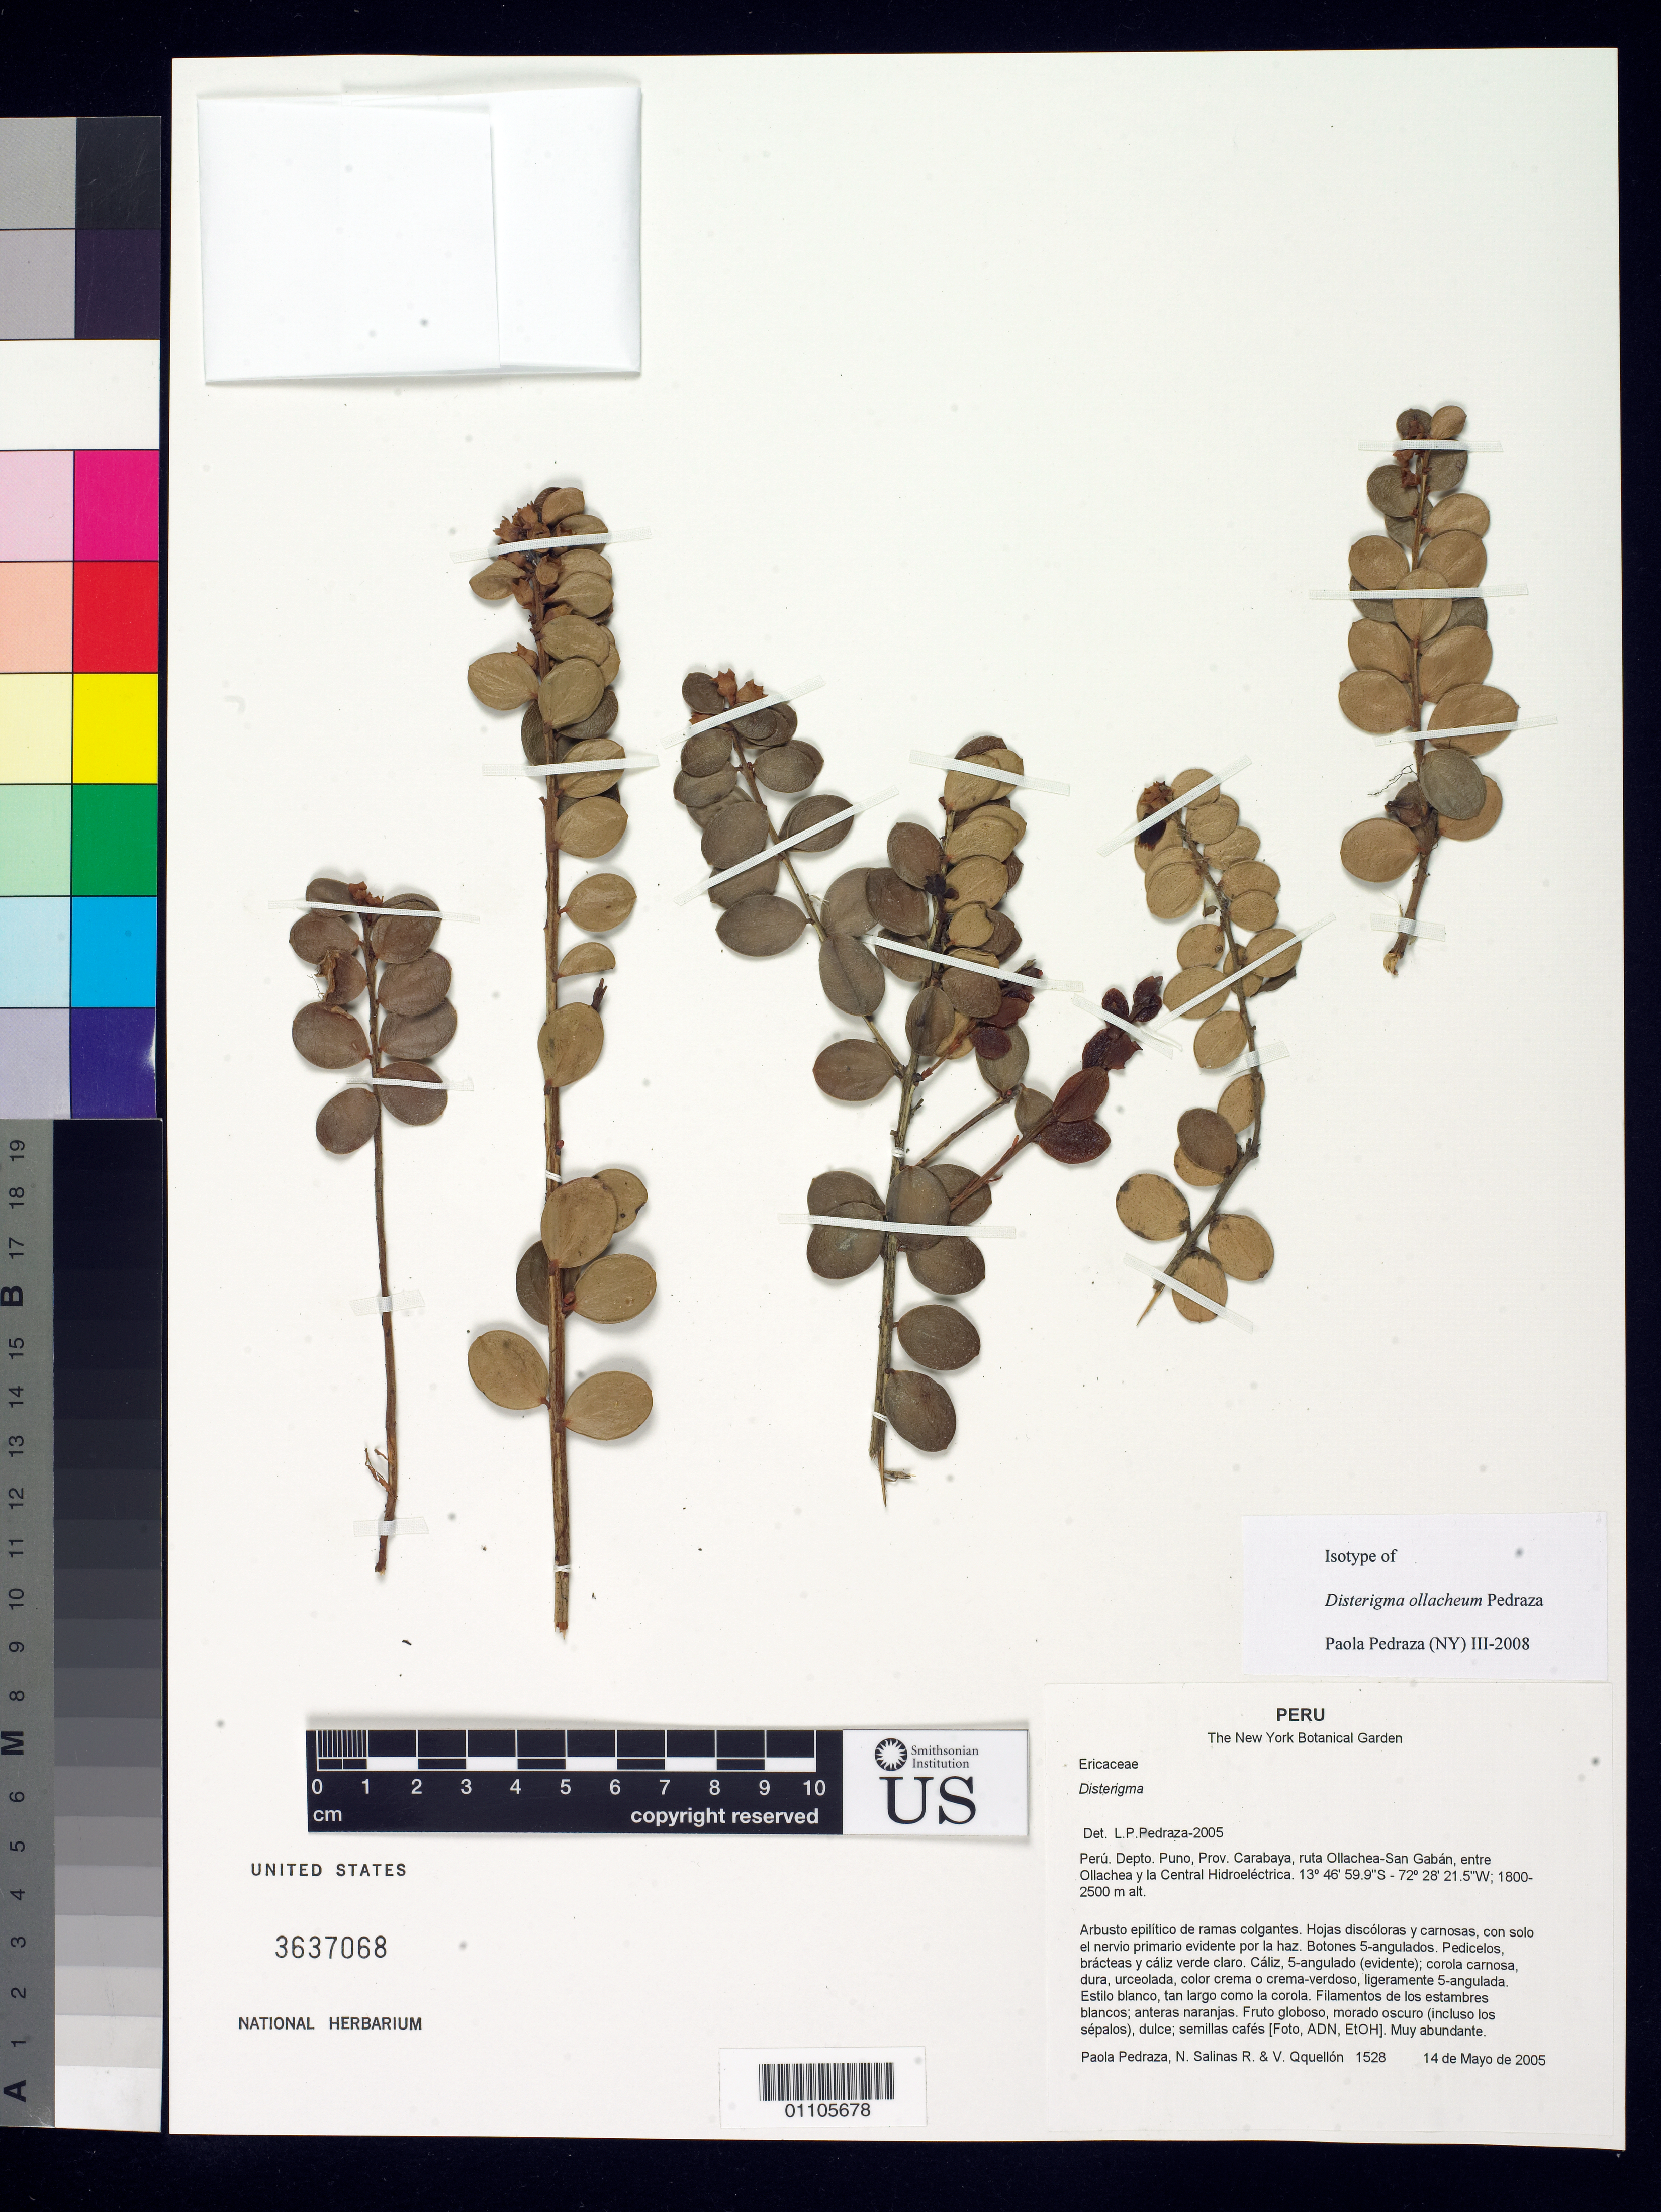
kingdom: Plantae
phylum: Tracheophyta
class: Magnoliopsida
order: Ericales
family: Ericaceae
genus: Disterigma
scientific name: Disterigma ollacheum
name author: Pedraza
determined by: Pedraza Peñalosa, L. P., (NY)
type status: Isotype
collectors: P. Pedraza, N. Salinas R. & V. Qquellón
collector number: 1528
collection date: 2005-05-14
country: Peru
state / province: Puno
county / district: Carabaya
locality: Depto. Puno, Prov. Carabaya, ruta Ollachea-San Gabán, entre Ollachea y la Central Hidroeléctrica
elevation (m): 1800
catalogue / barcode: US 3637068